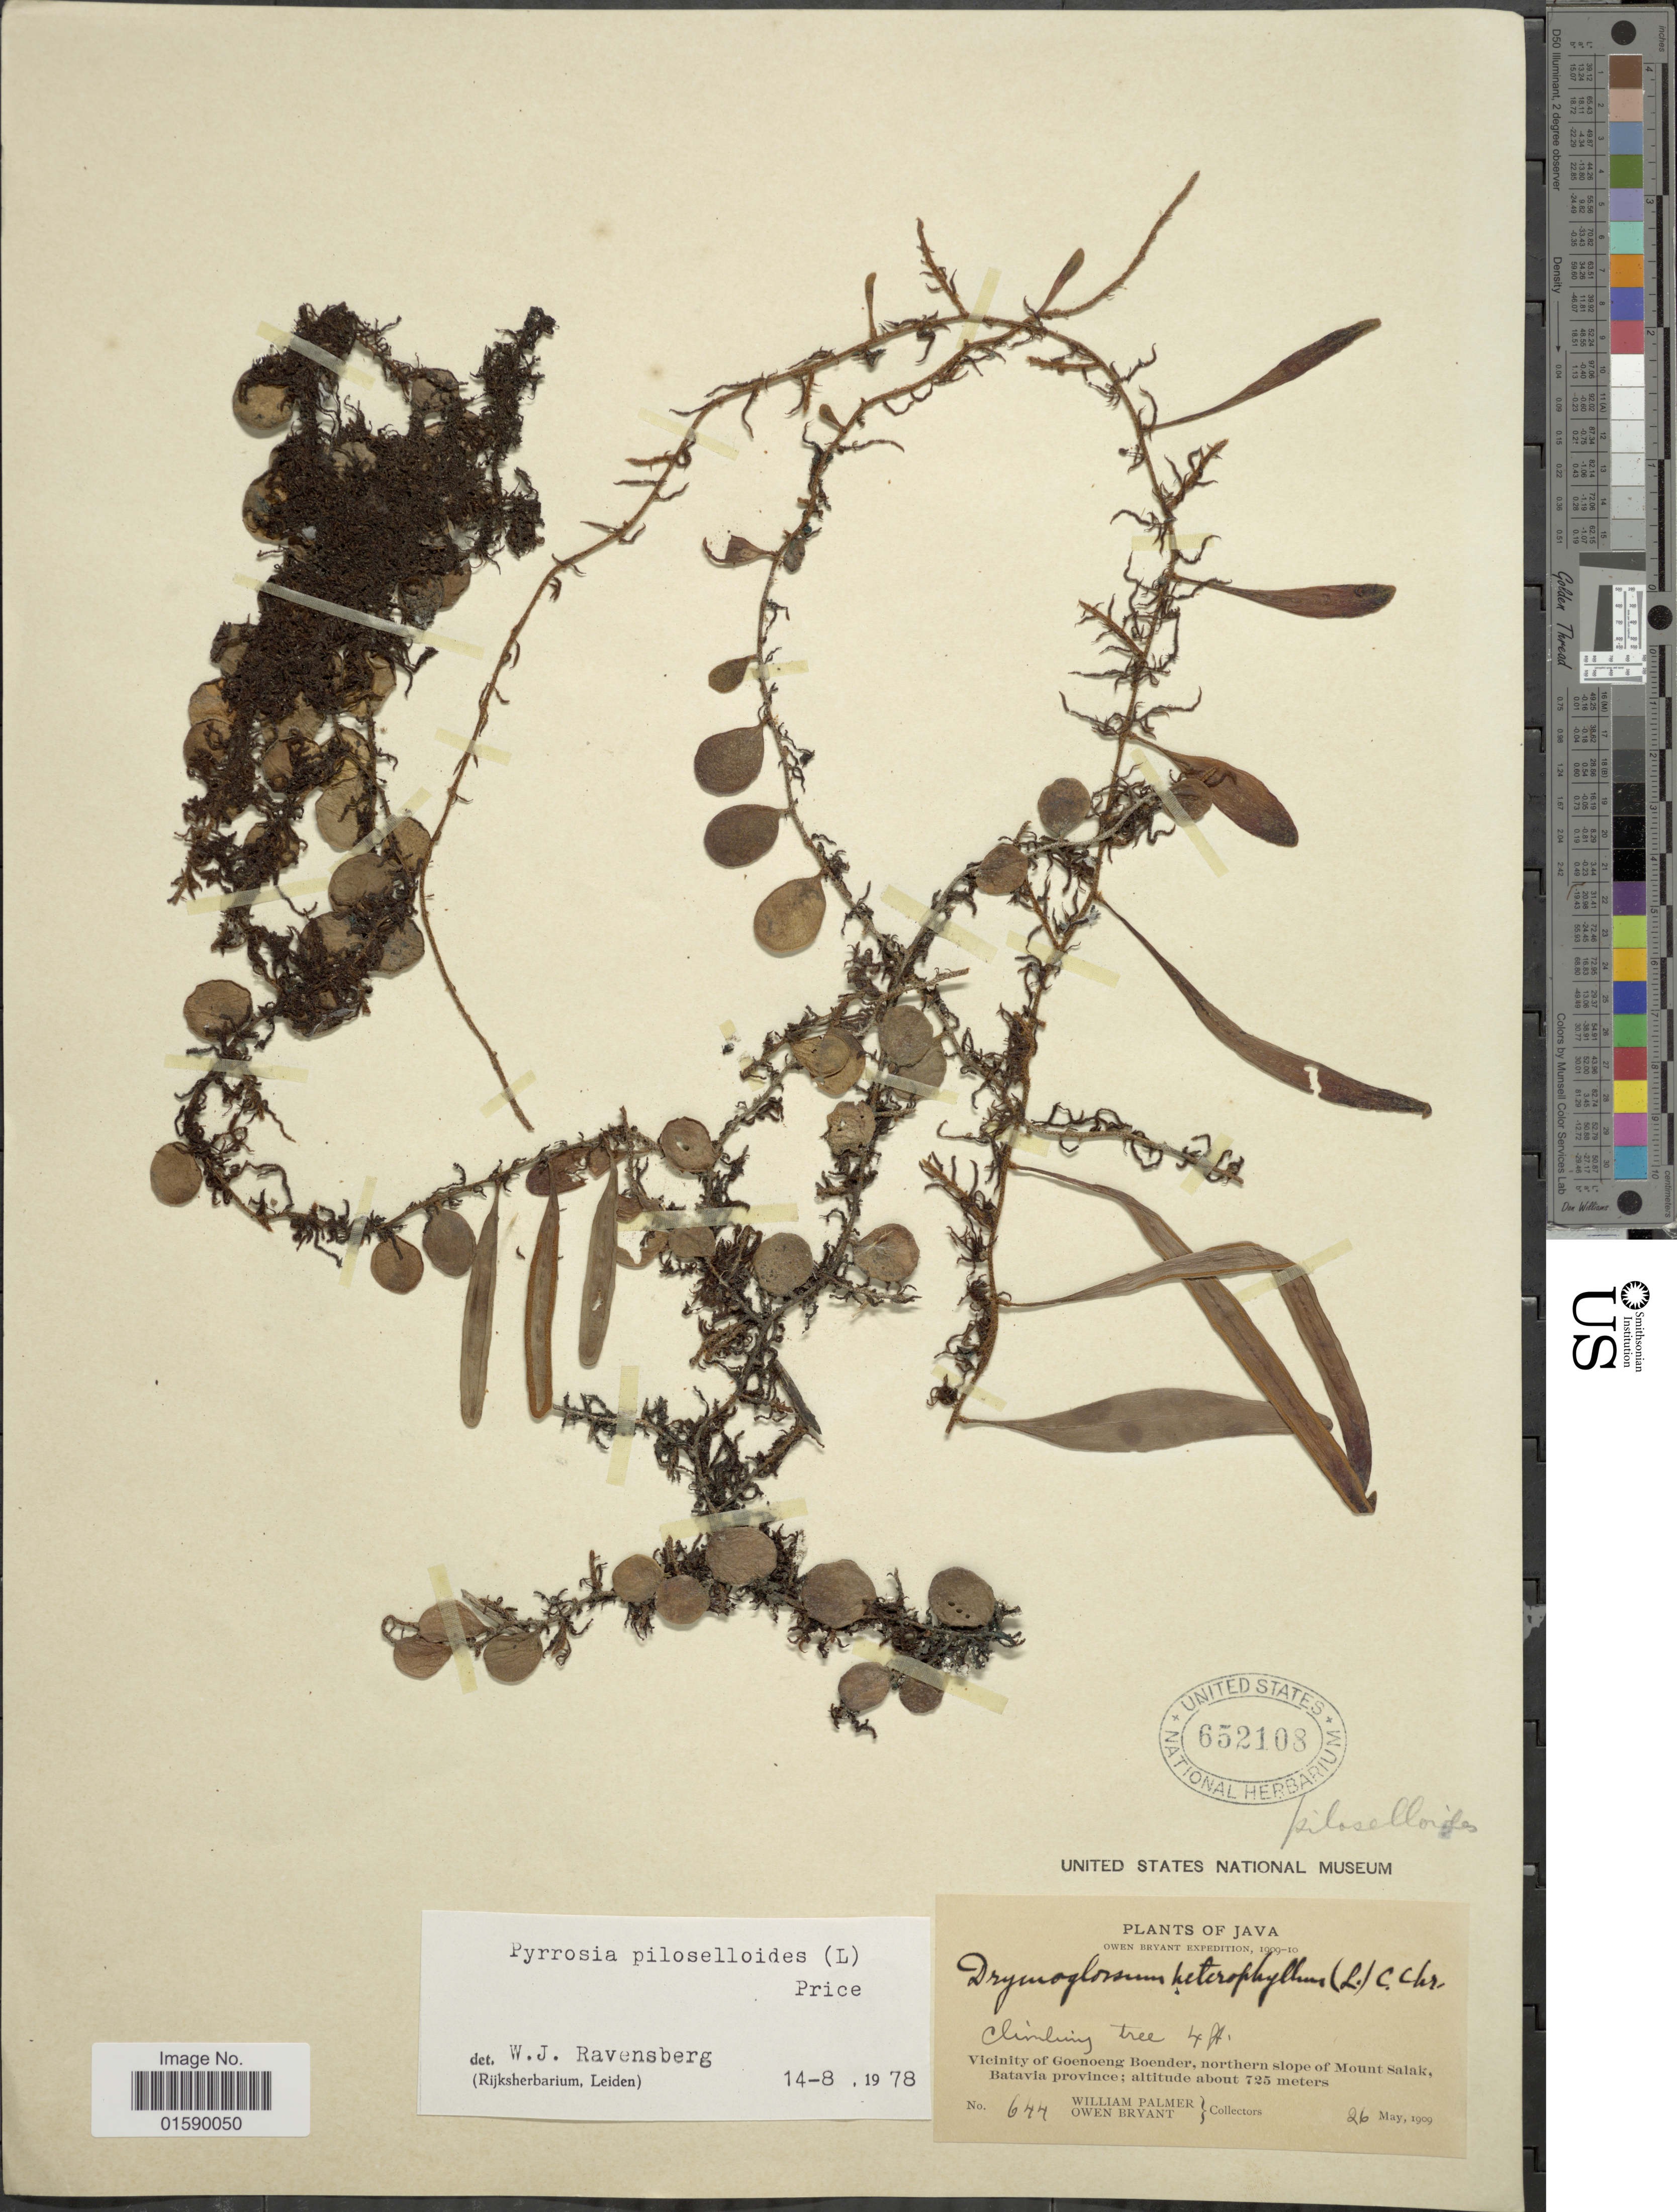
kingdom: Plantae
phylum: Tracheophyta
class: Polypodiopsida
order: Polypodiales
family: Polypodiaceae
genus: Pyrrosia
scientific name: Pyrrosia piloselloides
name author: (L.) M.G. Price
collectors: W. Palmer & O. Bryant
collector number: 644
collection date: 1909-05-26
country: Indonesia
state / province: Java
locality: Java. Vicinity of Goenoeng Boender, northern slope of Mount Salak, Batavia province.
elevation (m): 725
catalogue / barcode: US 652108